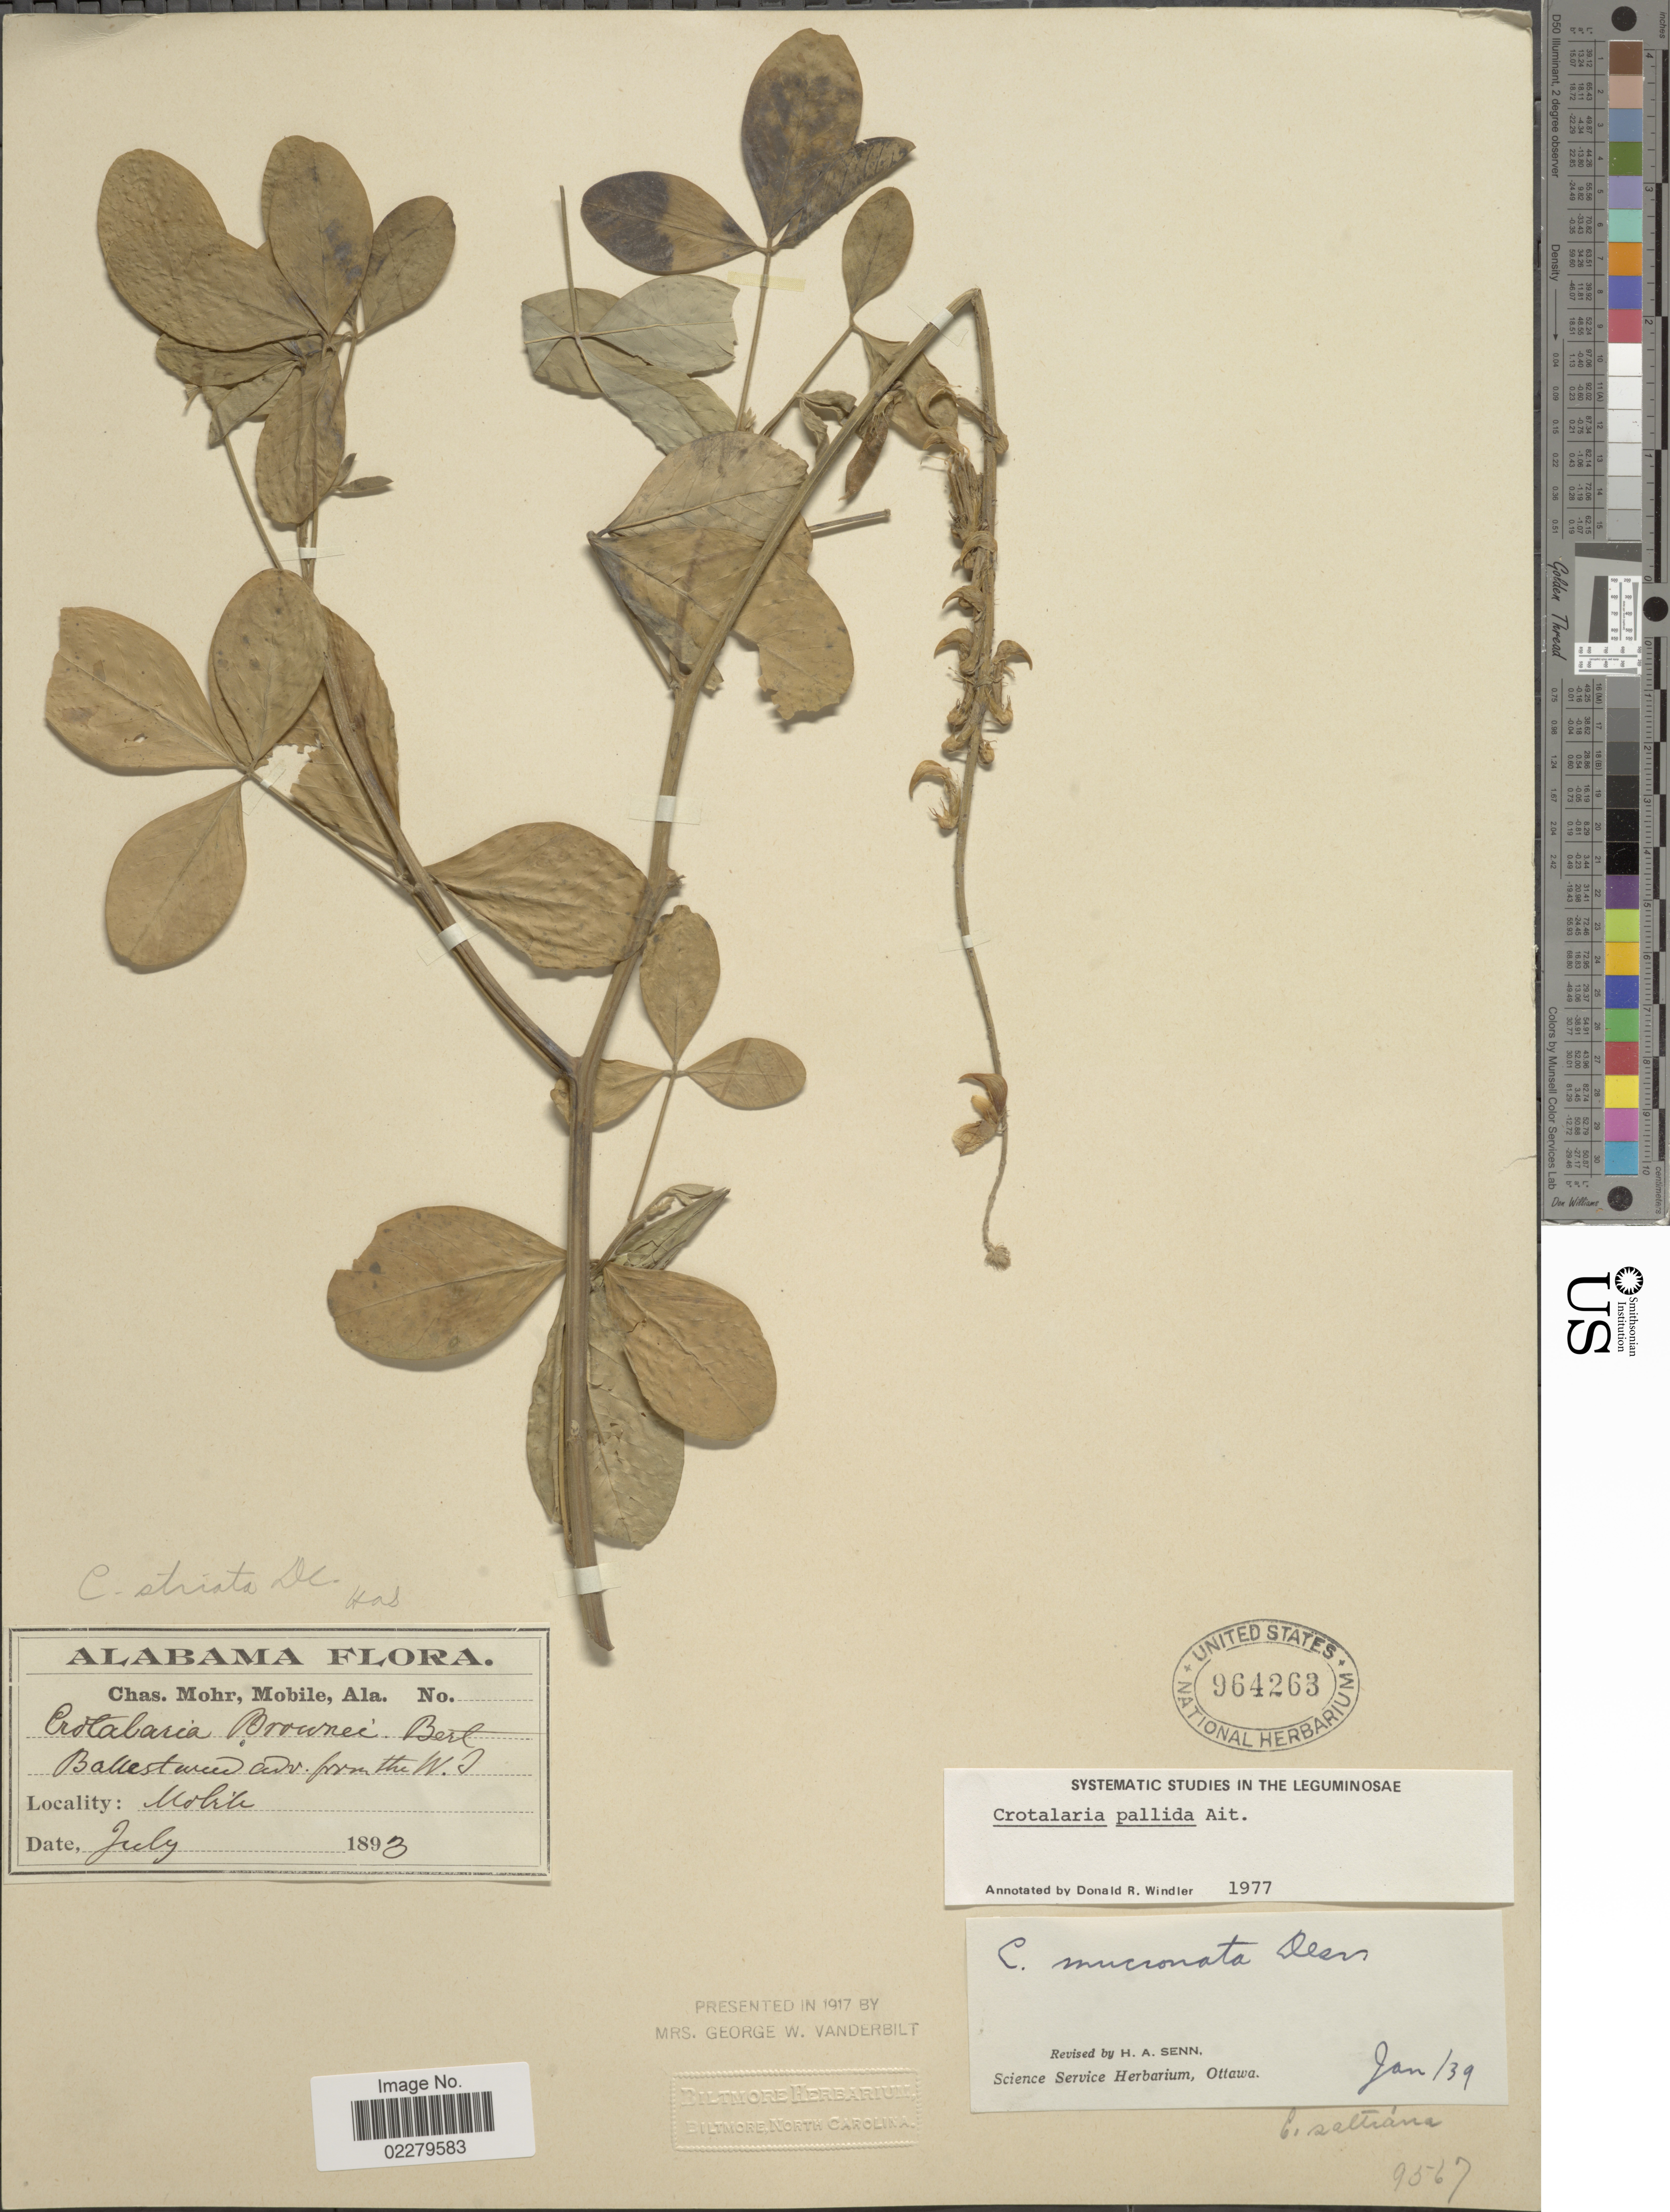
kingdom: Plantae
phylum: Tracheophyta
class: Magnoliopsida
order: Fabales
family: Fabaceae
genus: Crotalaria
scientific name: Crotalaria pallida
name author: Aiton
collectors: C. T. Mohr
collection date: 1893-07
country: United States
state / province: Alabama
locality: Mobile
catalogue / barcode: US 964263